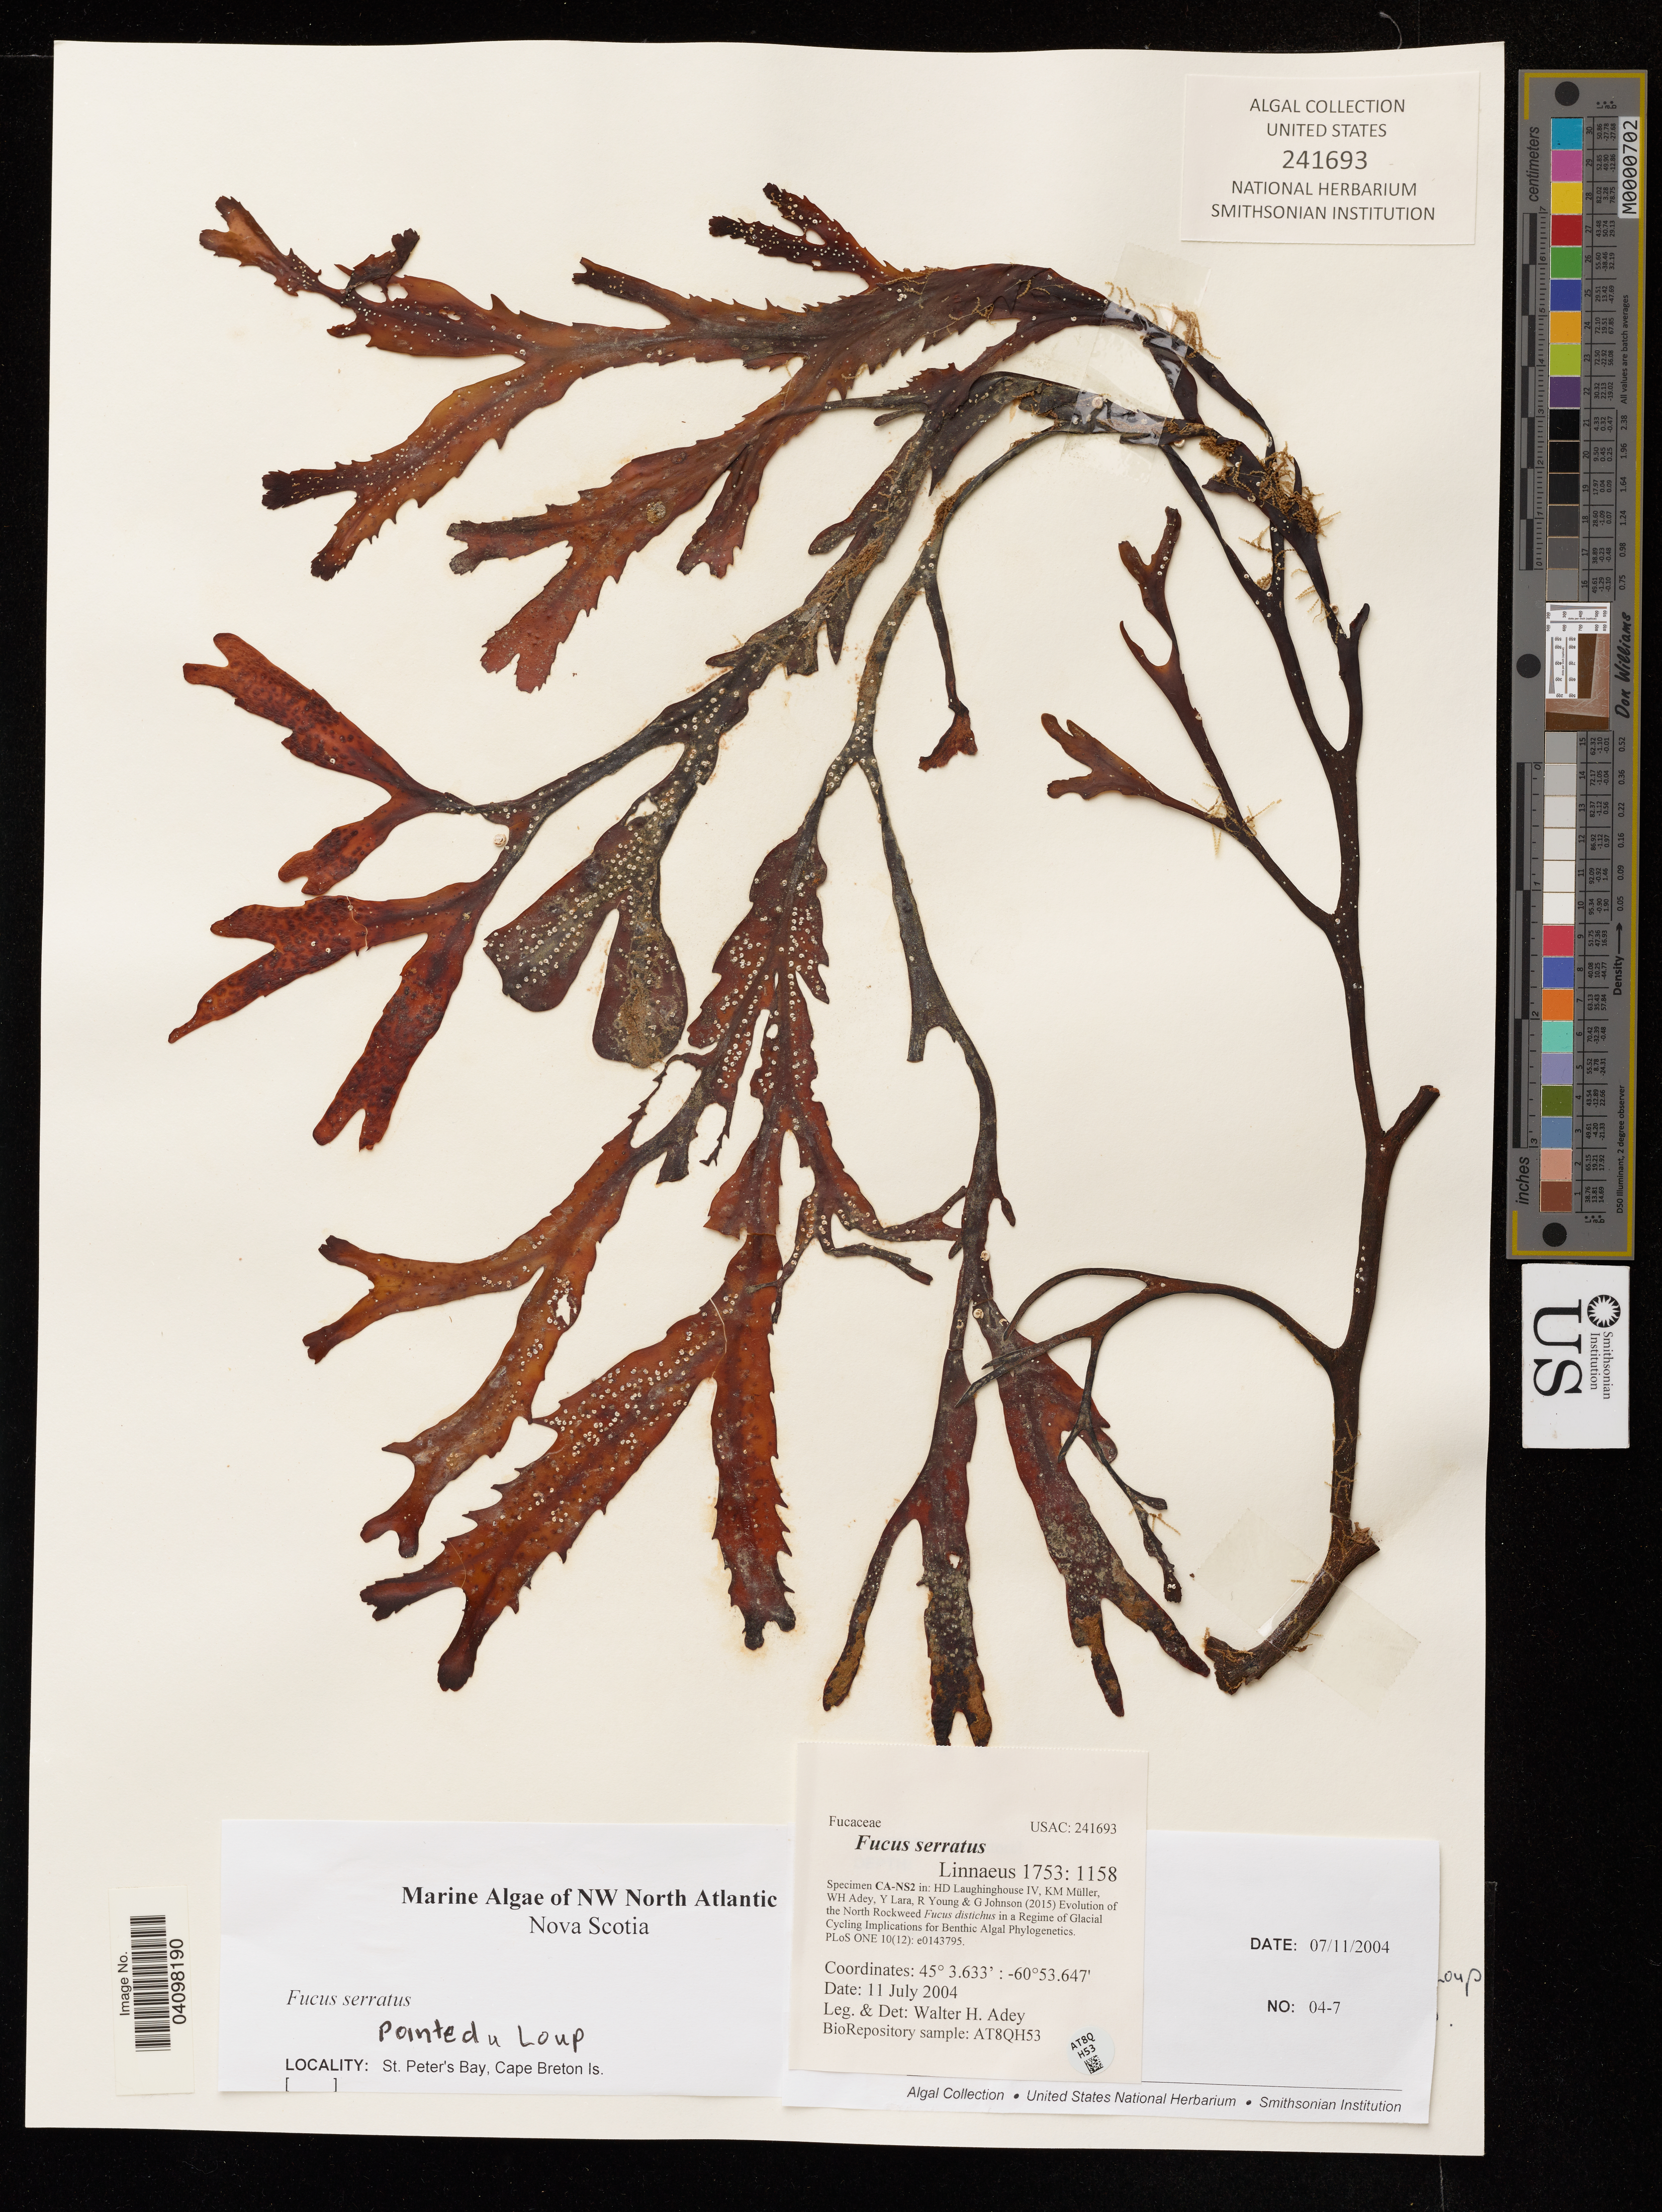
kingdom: Chromista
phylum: Ochrophyta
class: Phaeophyceae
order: Fucales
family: Fucaceae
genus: Fucus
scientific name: Fucus serratus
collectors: W. H. Adey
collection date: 2004-07-11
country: Canada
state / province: Nova Scotia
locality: NW North Atlantic, Nova Scotia. St. Peter's Bay, Cape Breton Is.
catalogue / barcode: US 241693